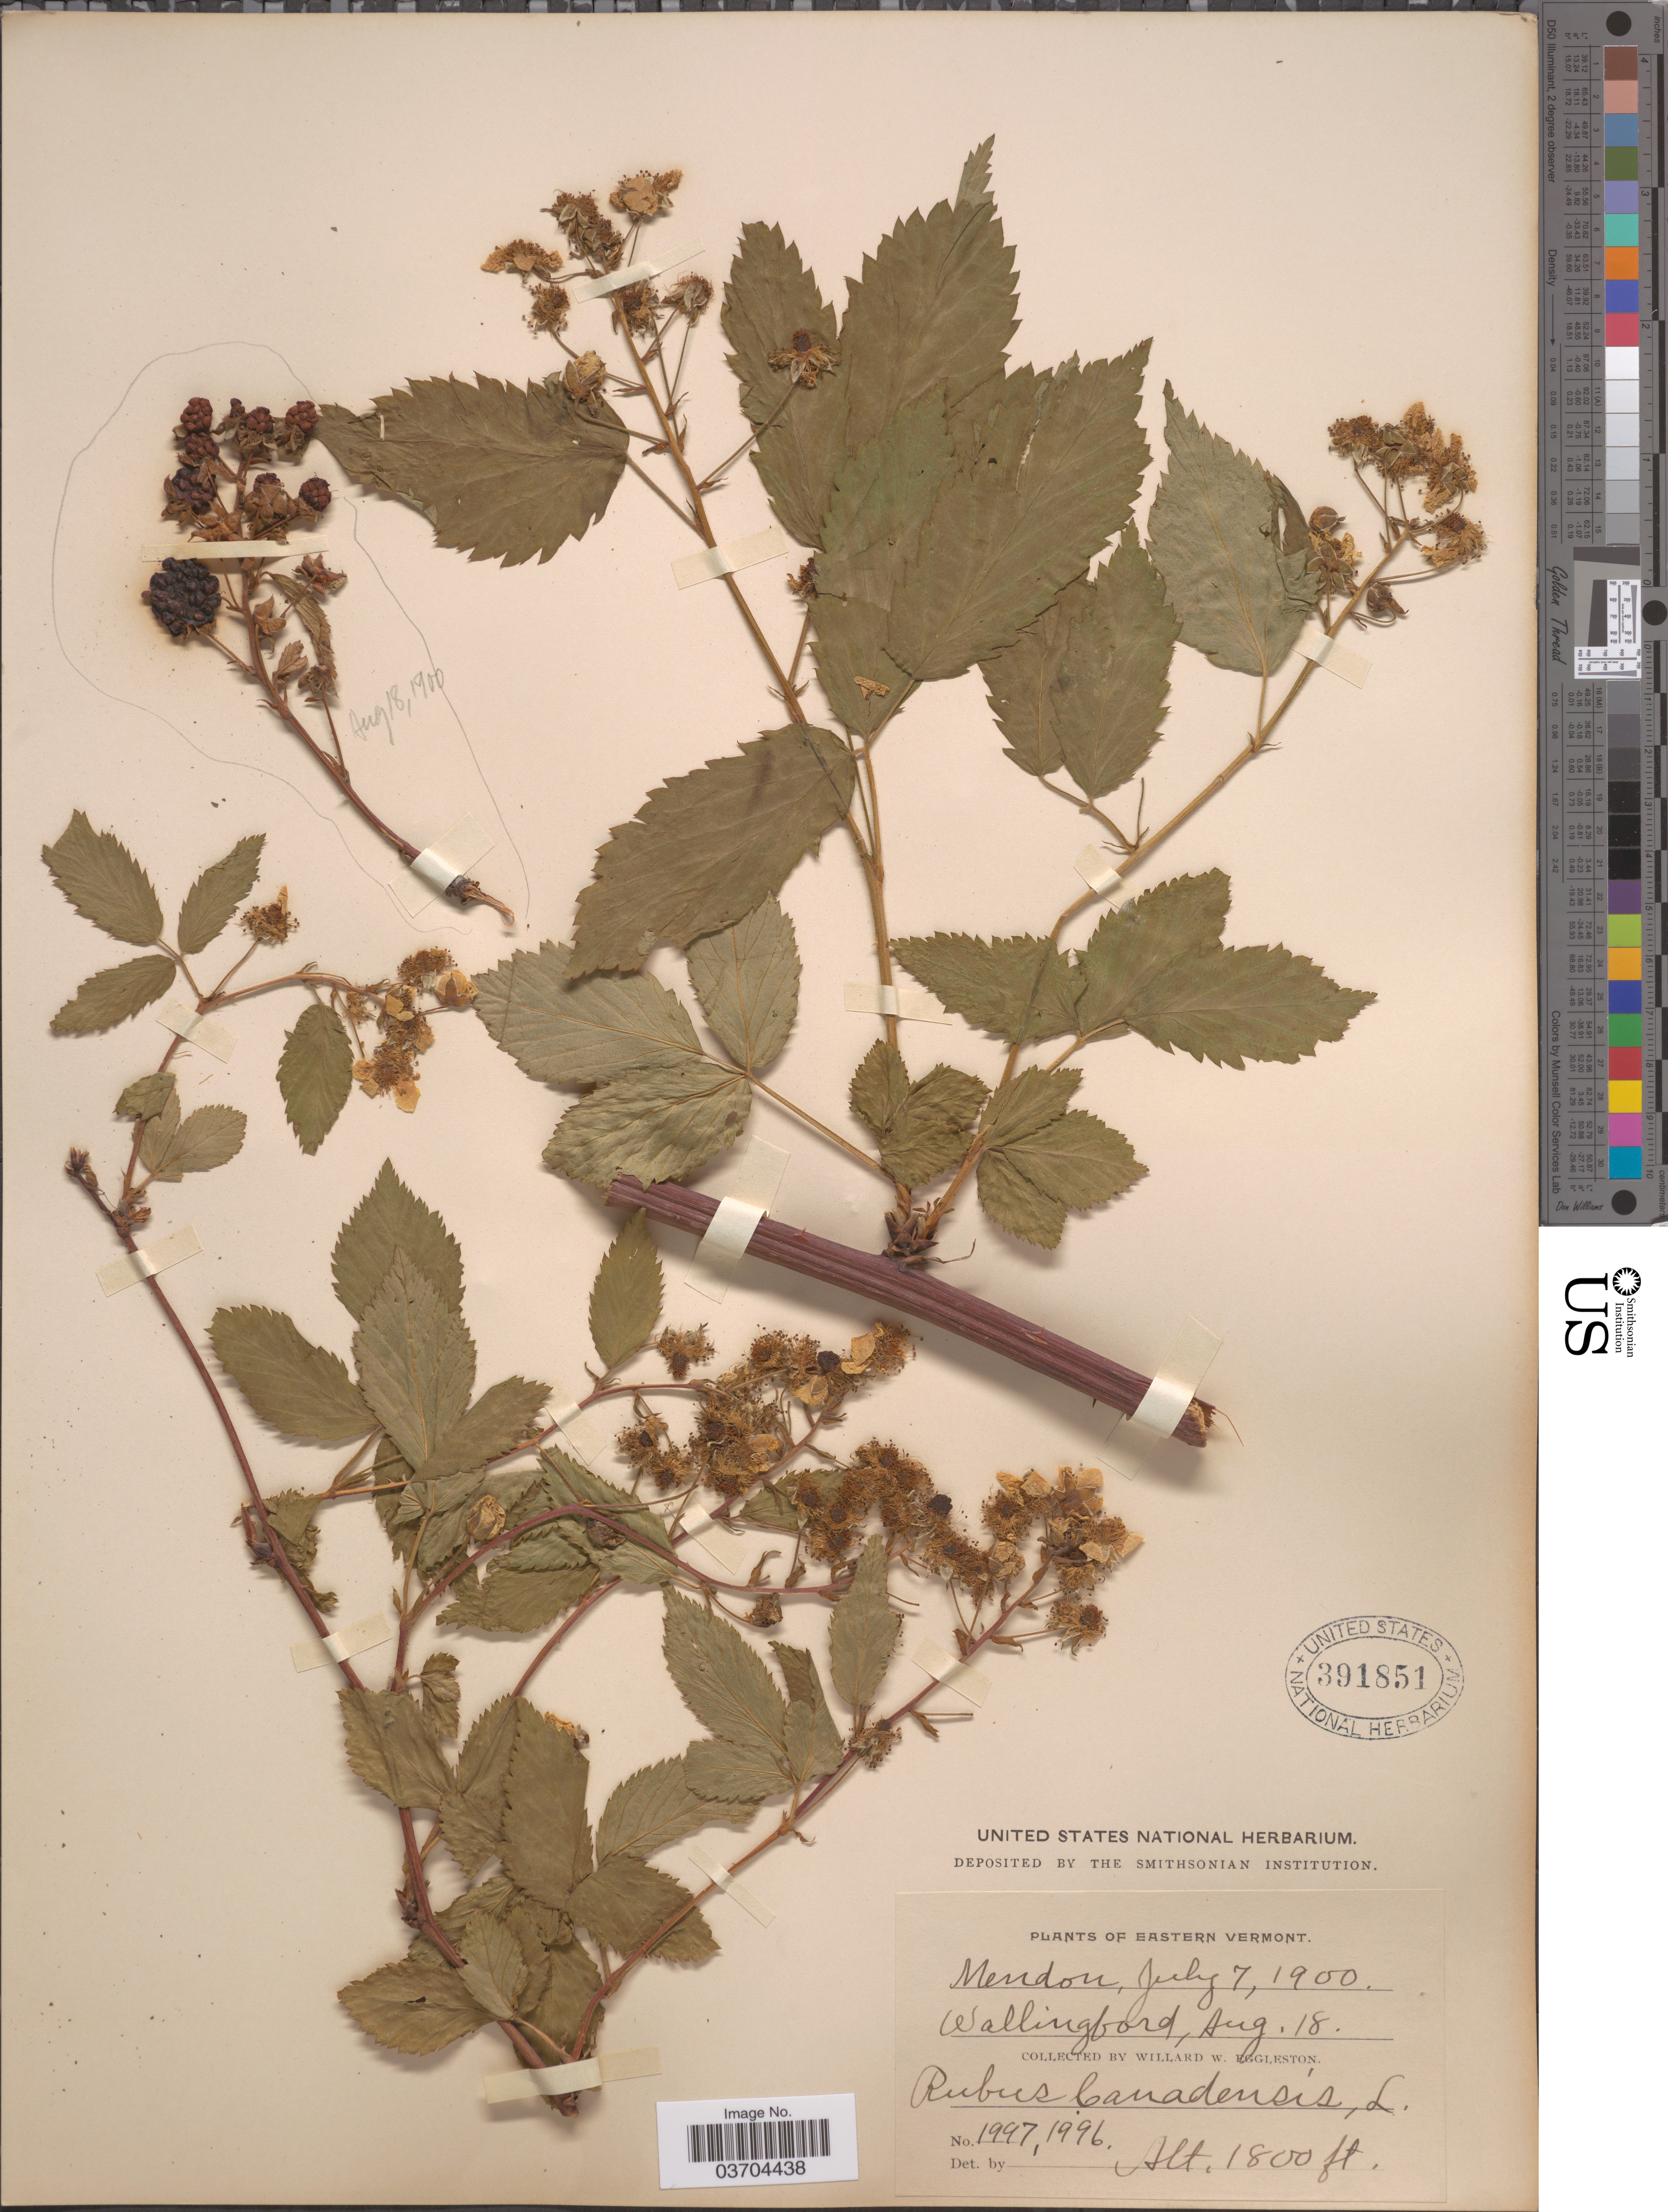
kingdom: Plantae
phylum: Tracheophyta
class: Magnoliopsida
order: Rosales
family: Rosaceae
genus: Rubus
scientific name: Rubus canadensis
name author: L.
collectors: W. W. Eggleston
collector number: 1997/1996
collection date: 1900-07-07/1900-08-18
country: United States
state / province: Vermont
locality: Eastern Vermont. Mendon. Wallingbord.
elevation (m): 549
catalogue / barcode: US 391851